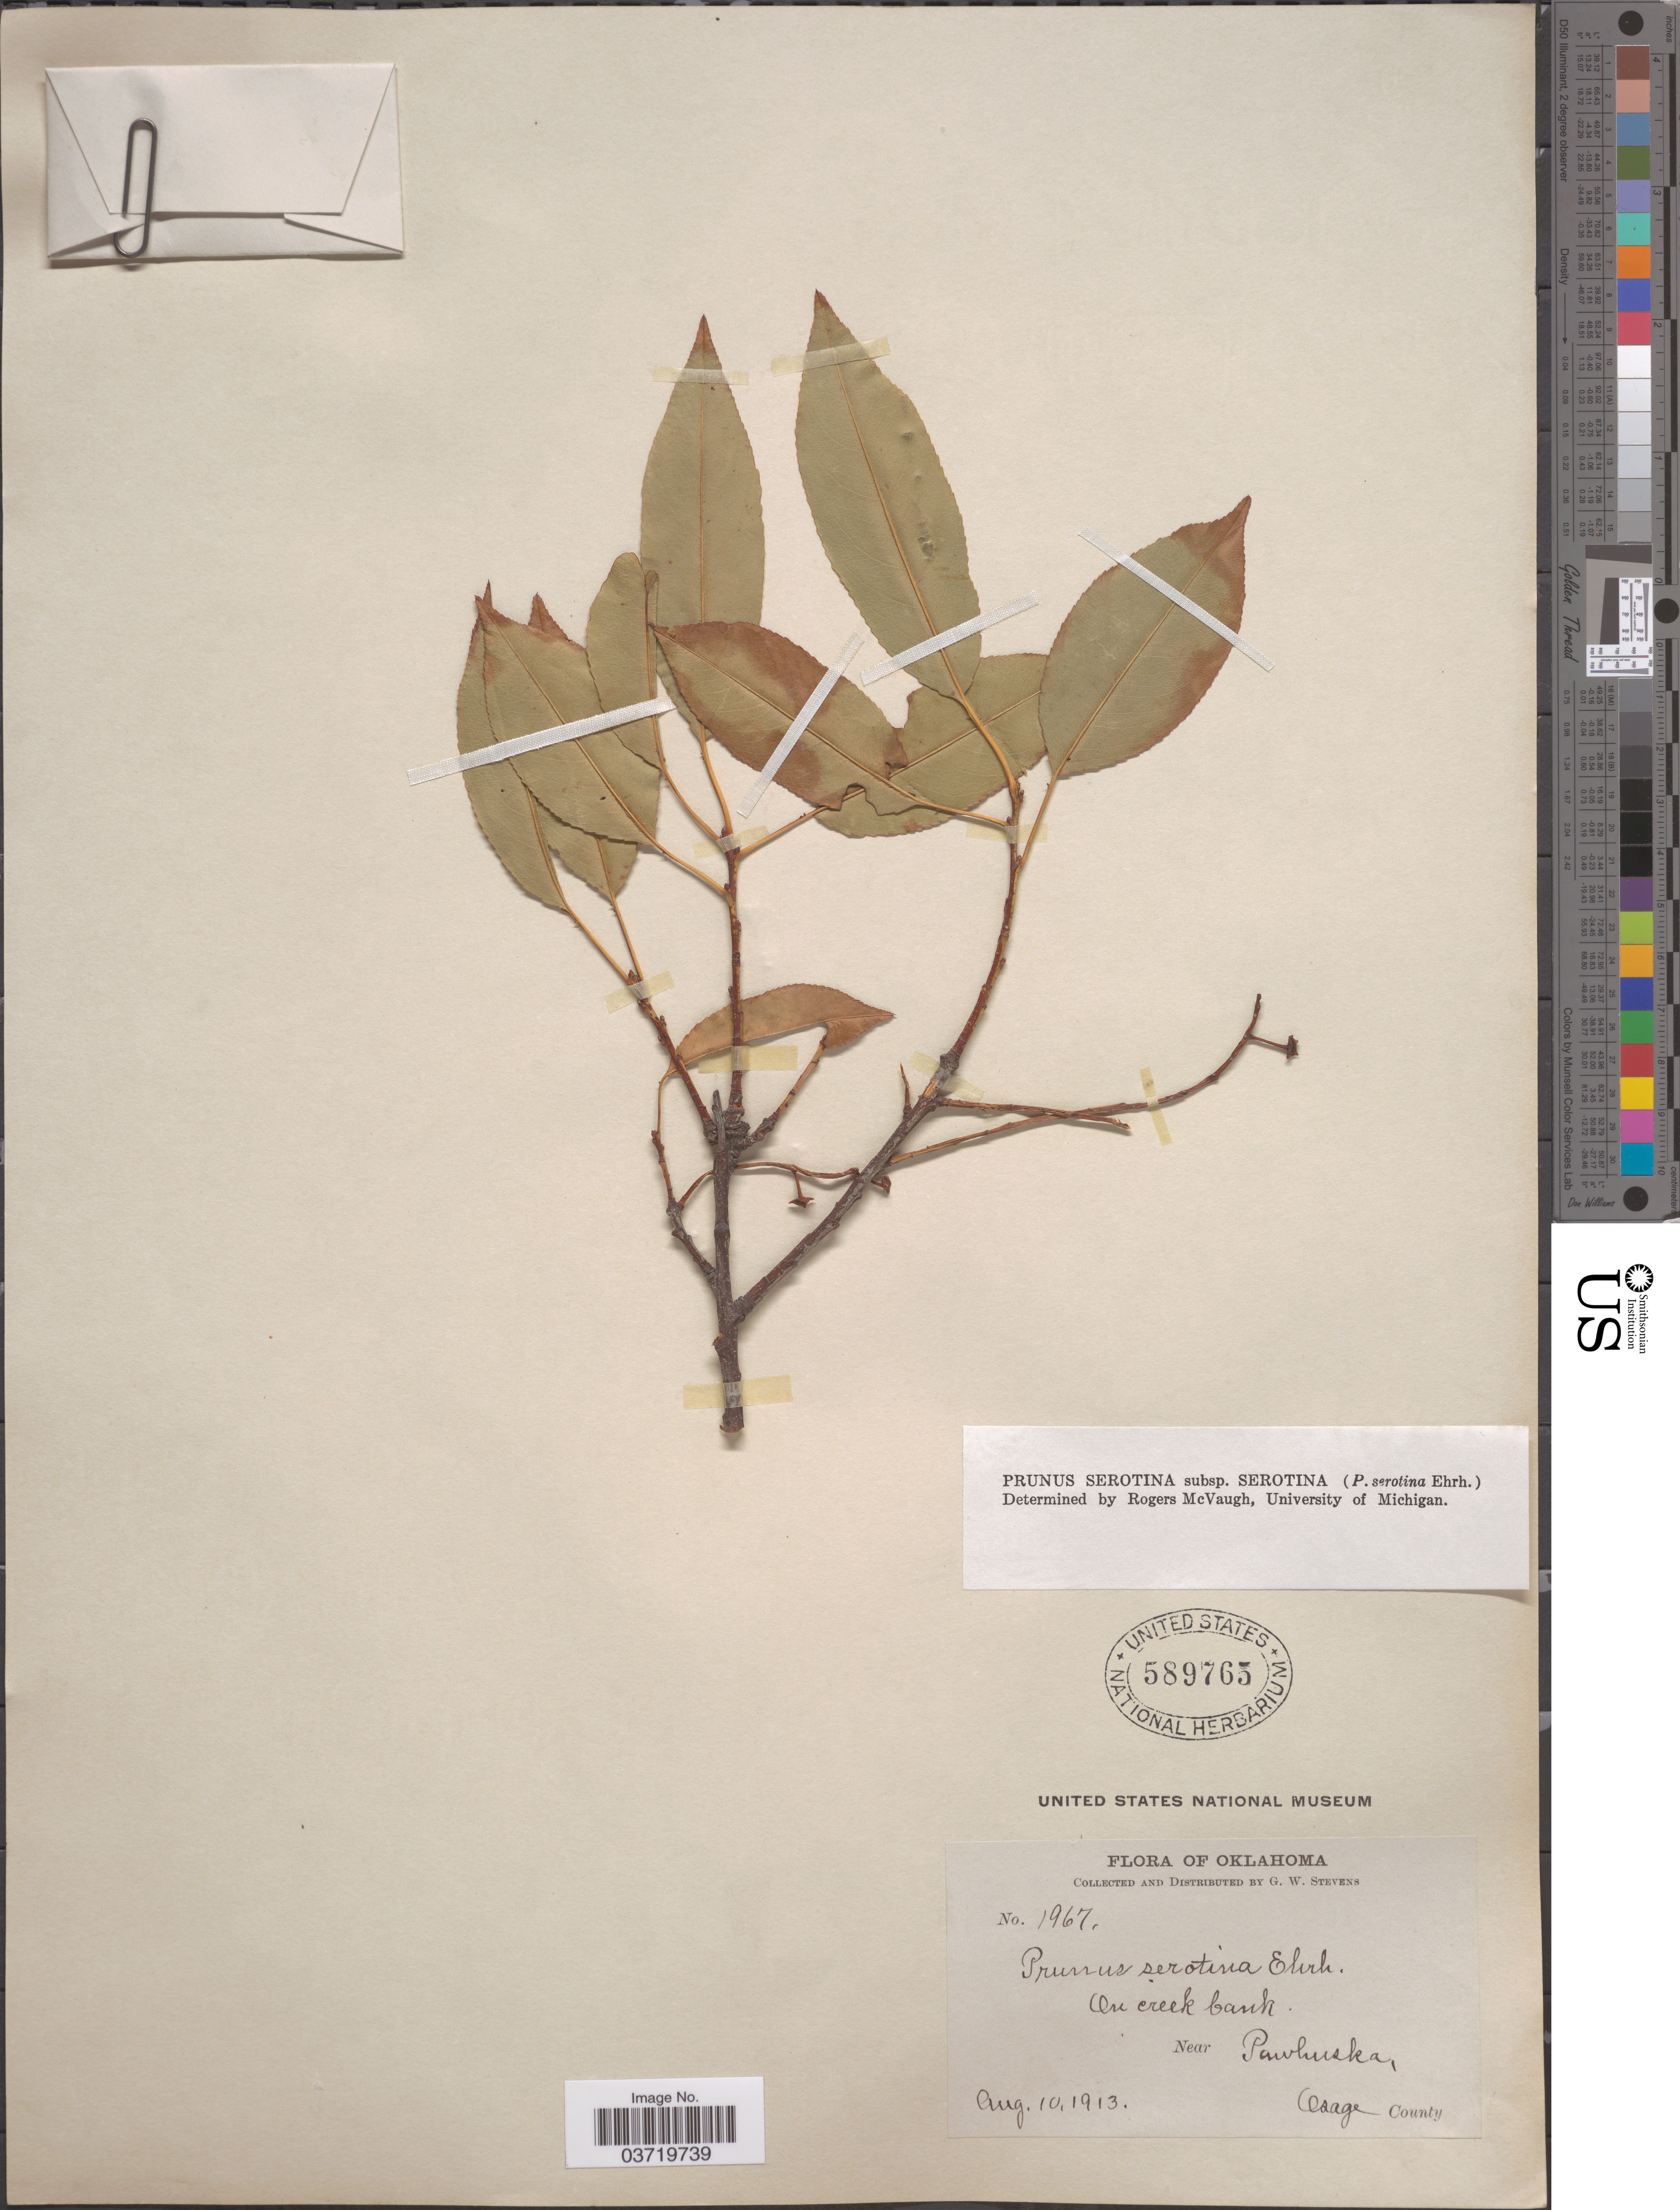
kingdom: Plantae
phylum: Tracheophyta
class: Magnoliopsida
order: Rosales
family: Rosaceae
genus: Prunus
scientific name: Prunus serotina var. serotina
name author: Ehrh.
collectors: G. W. Stevens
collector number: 1967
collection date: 1913-08-10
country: United States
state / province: Oklahoma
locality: Near Pawhuska, Osage County.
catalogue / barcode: US 589765